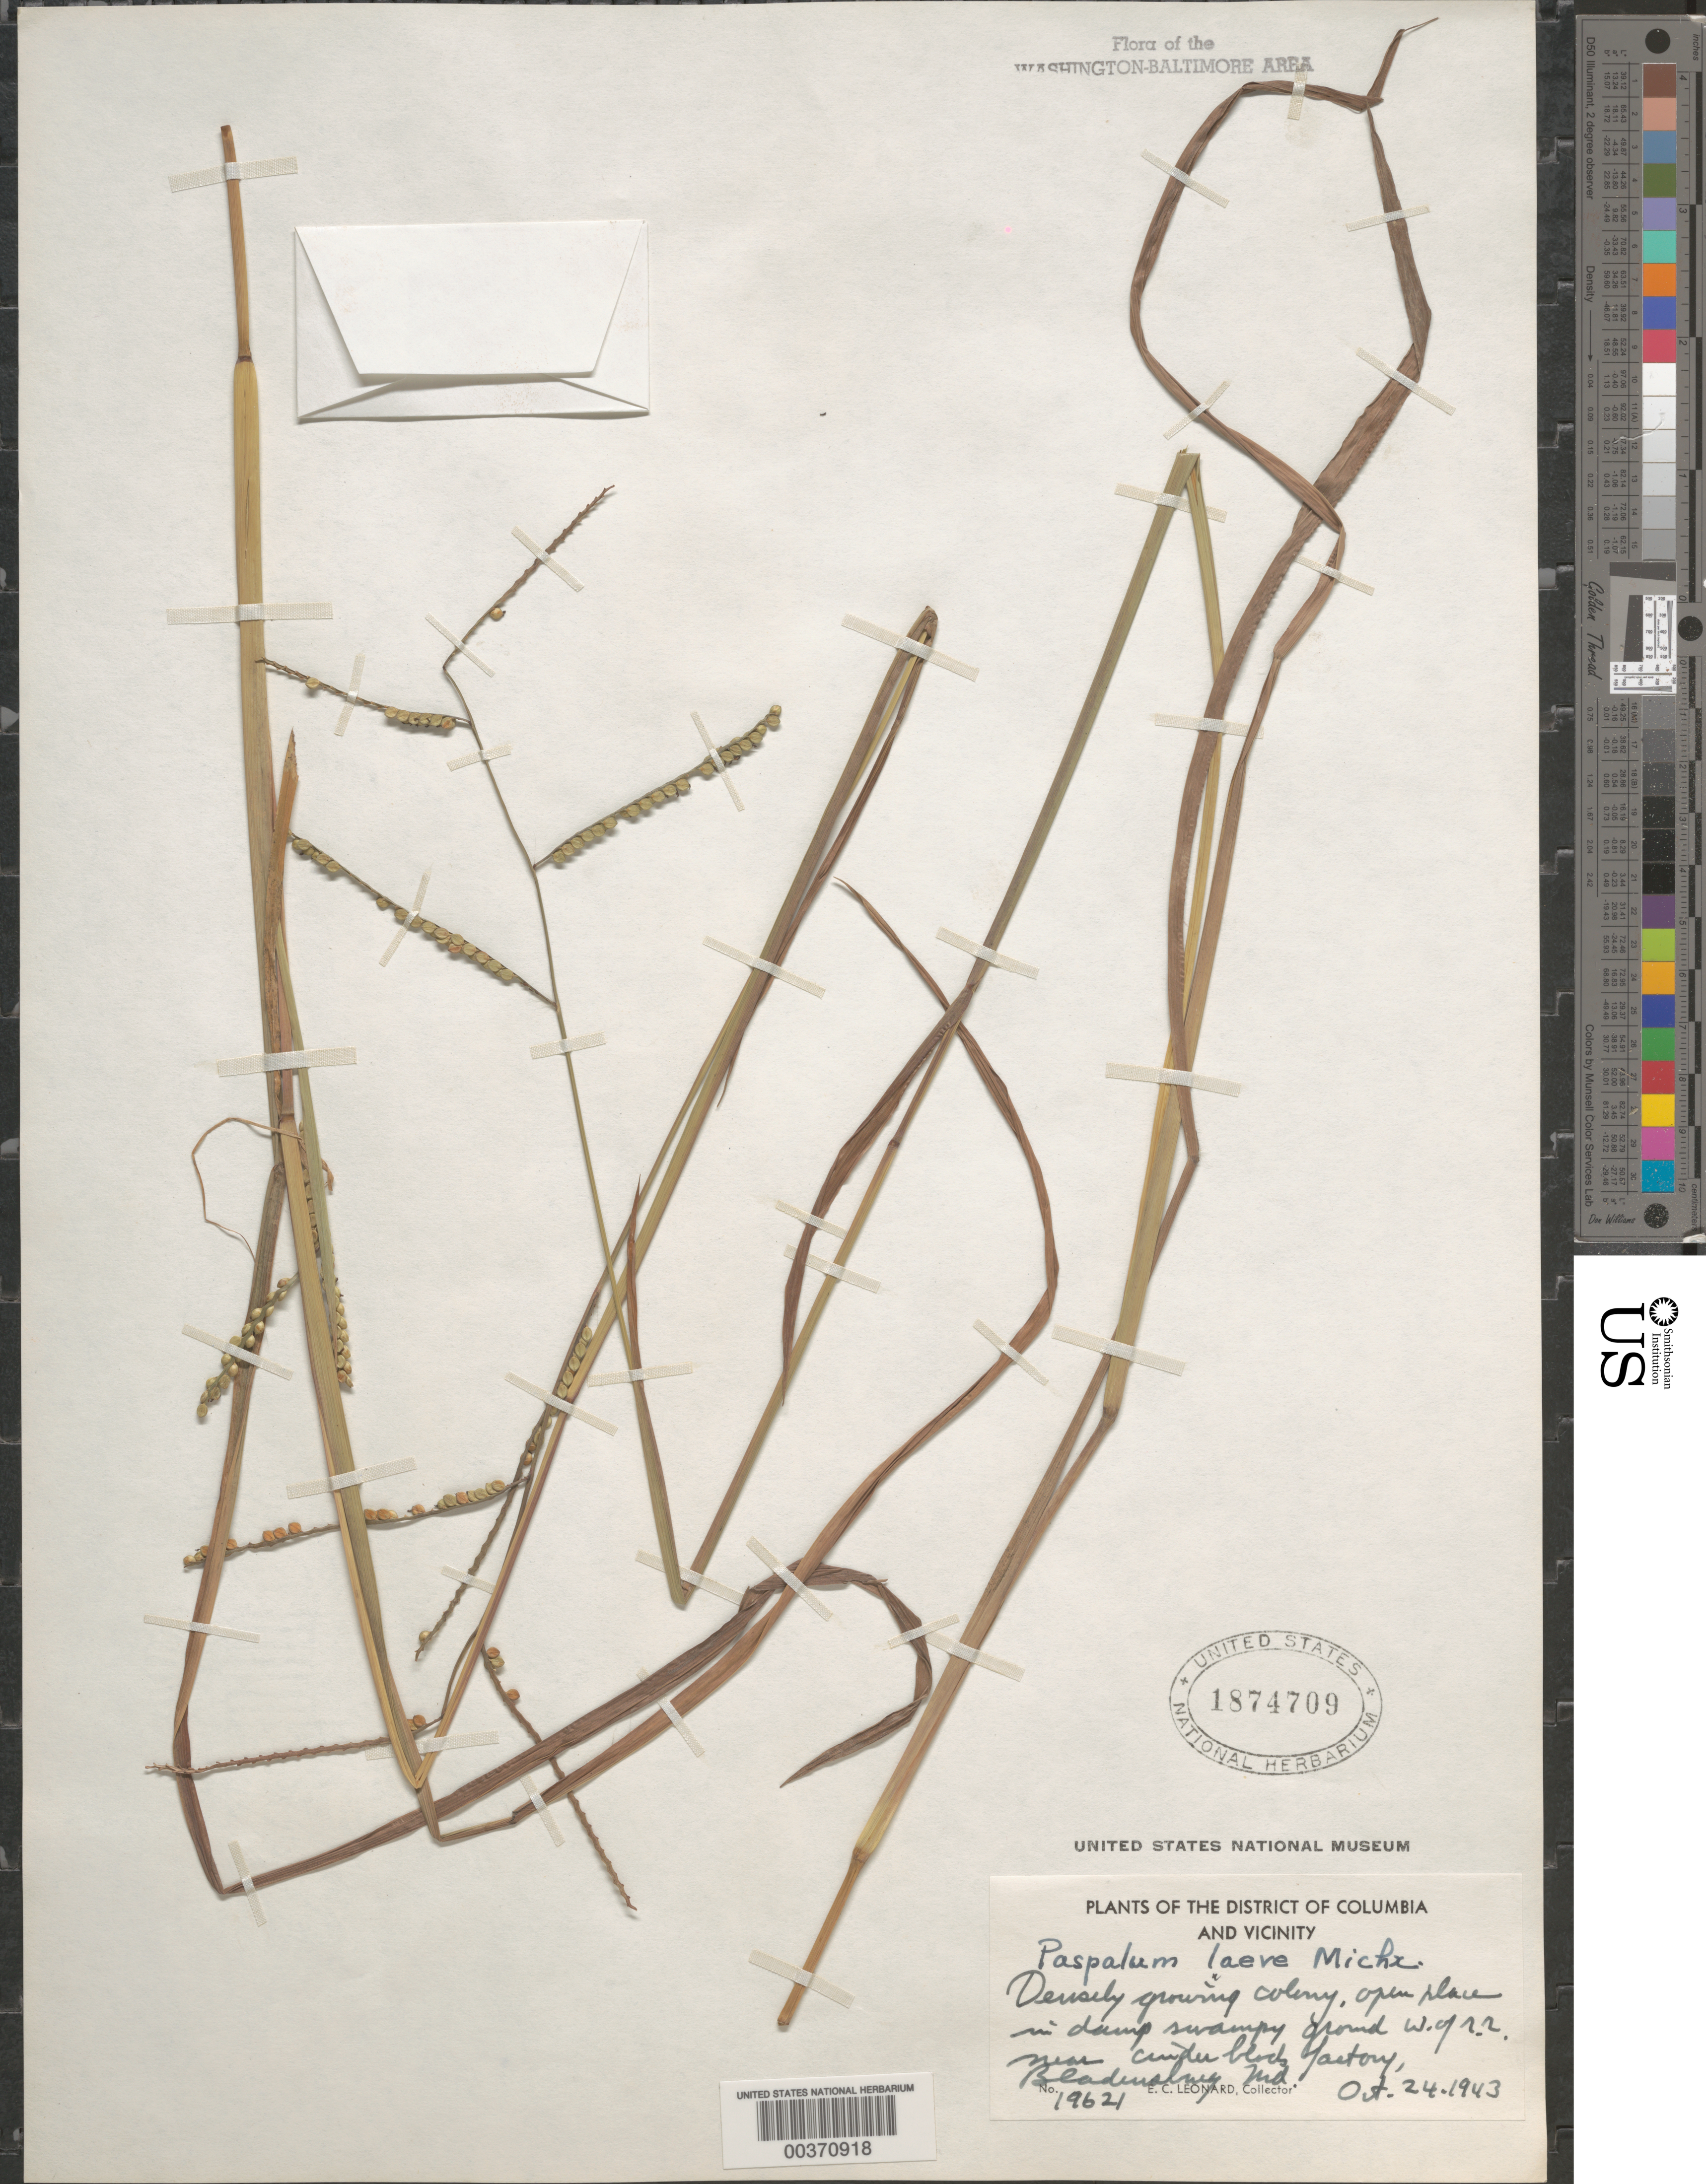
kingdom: Plantae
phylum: Tracheophyta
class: Liliopsida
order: Poales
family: Poaceae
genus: Paspalum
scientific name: Paspalum laeve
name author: Michx.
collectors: E. C. Leonard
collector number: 19621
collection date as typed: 24 Oct 1943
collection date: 1943-10-24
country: United States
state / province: Maryland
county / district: Prince George's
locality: Bladensburg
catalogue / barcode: US 1874709